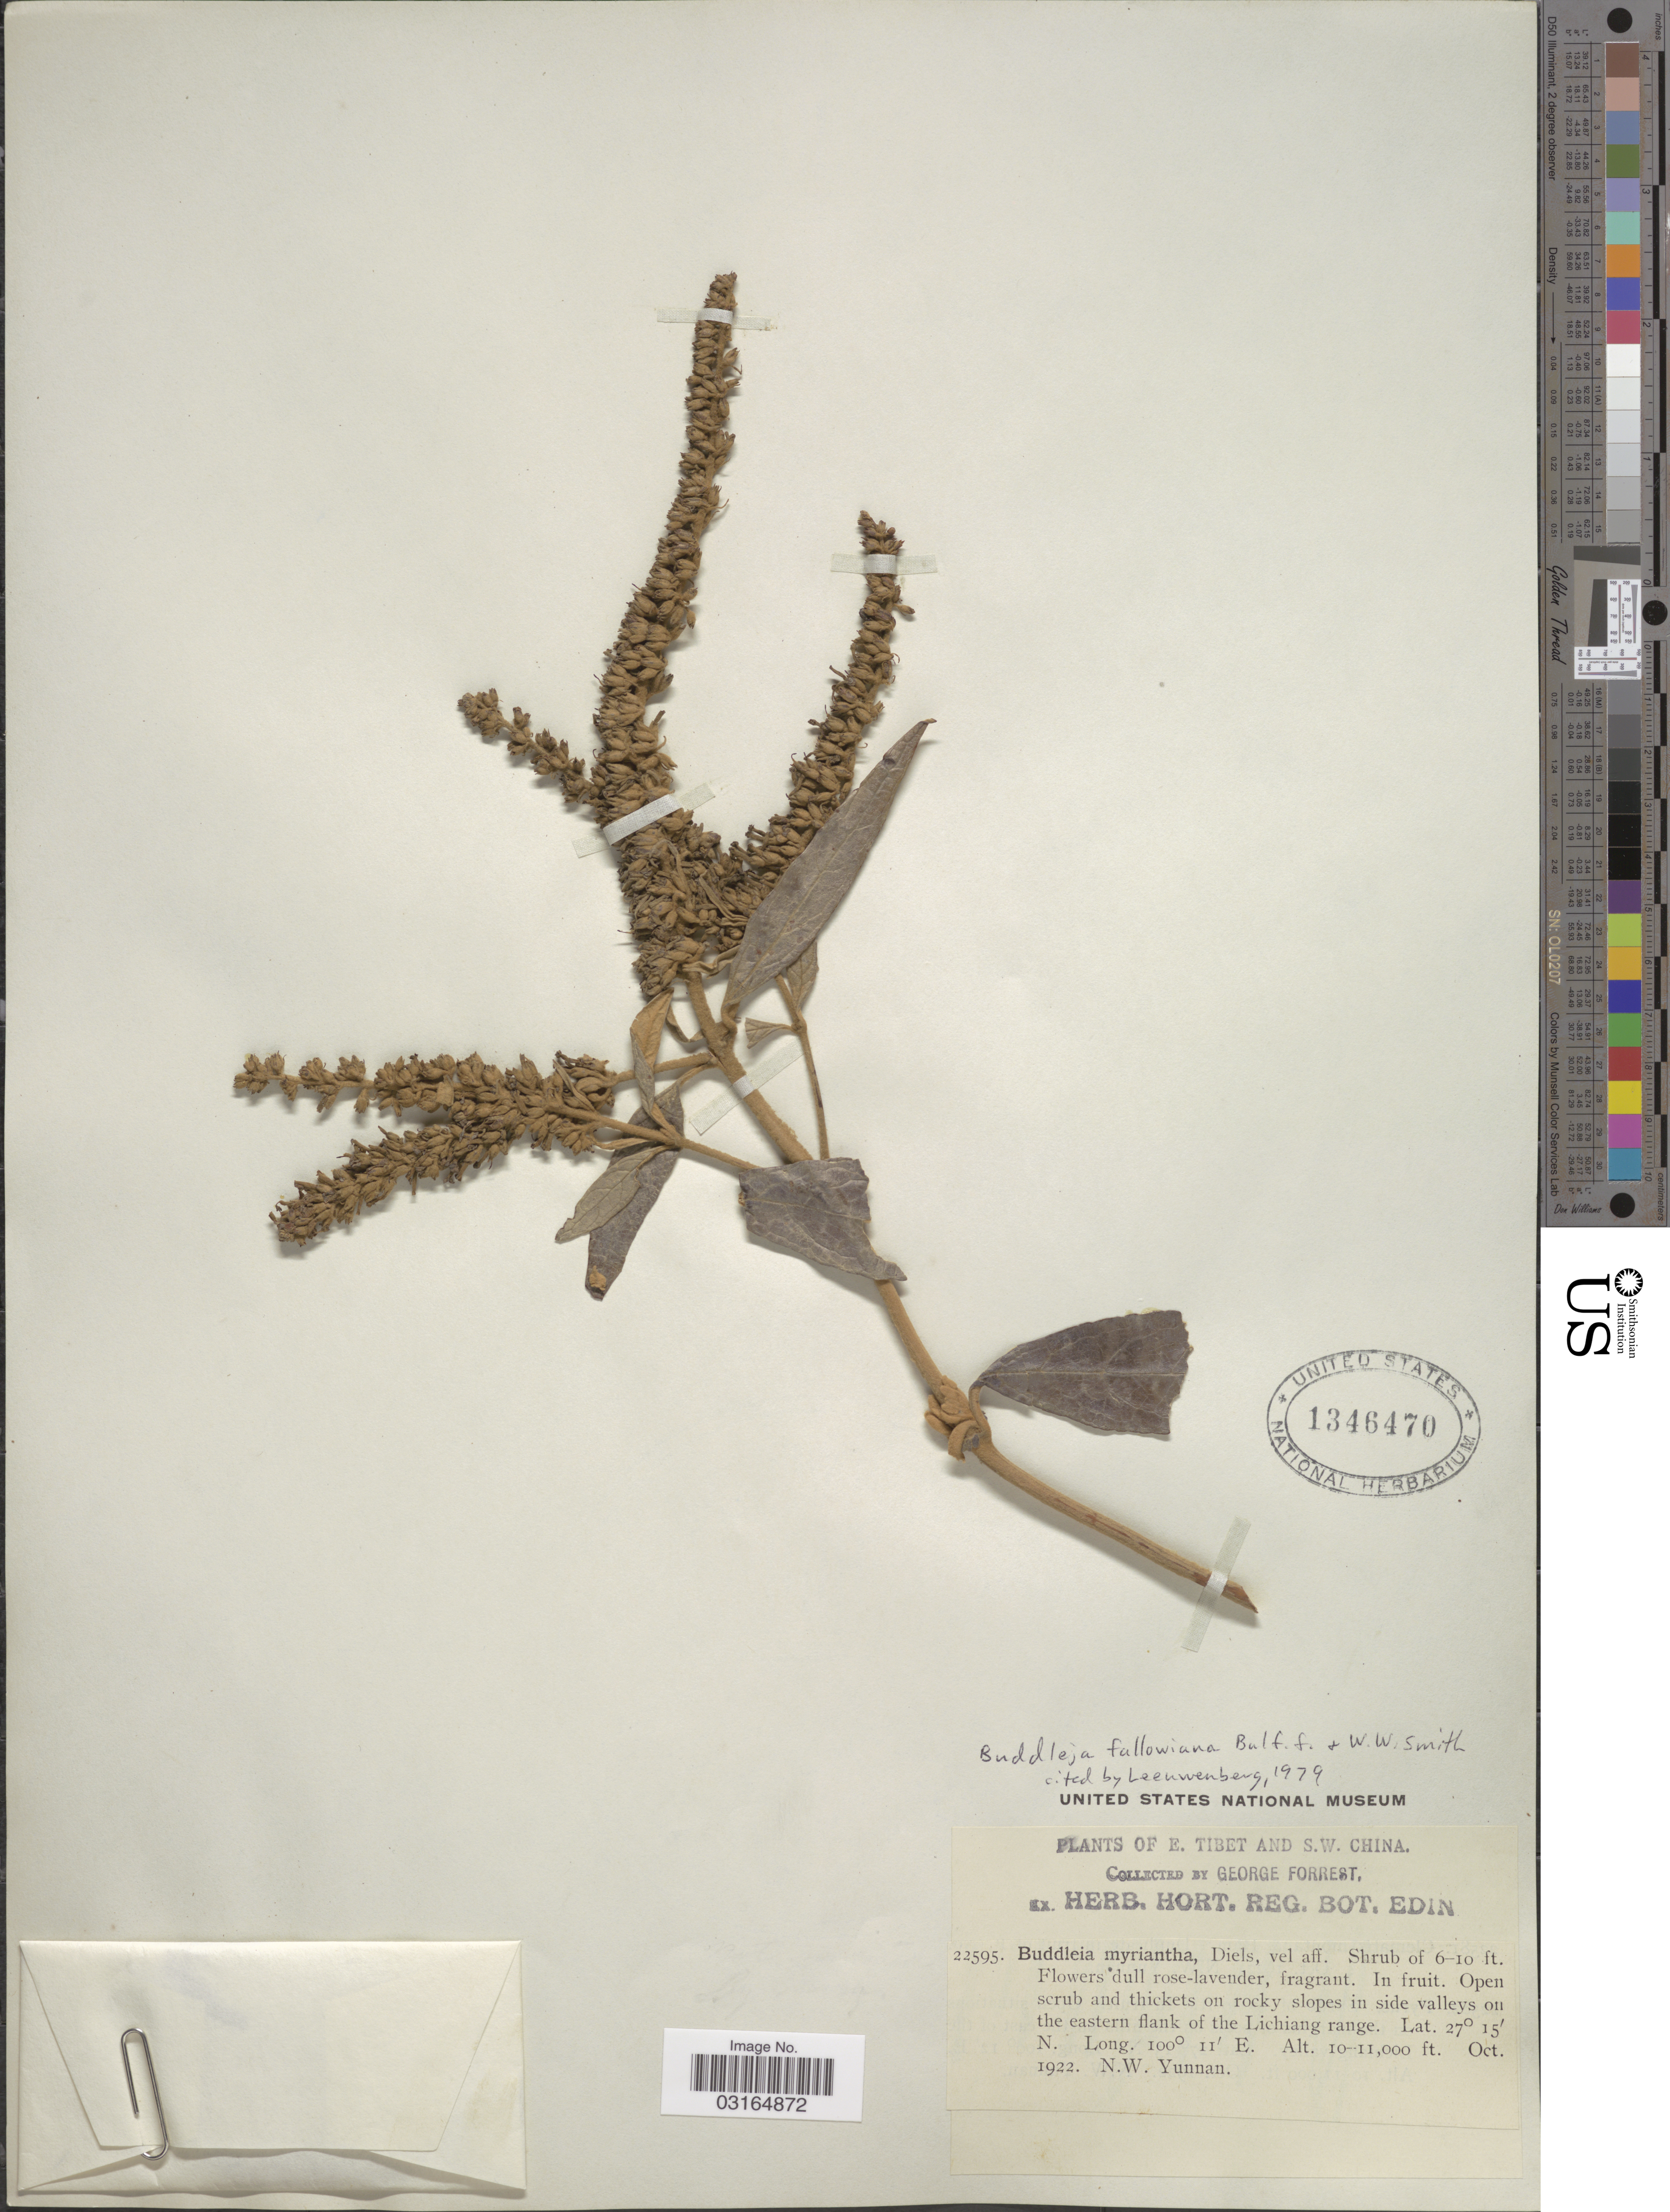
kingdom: Plantae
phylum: Tracheophyta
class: Magnoliopsida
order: Lamiales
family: Scrophulariaceae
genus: Buddleja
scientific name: Buddleja fallowiana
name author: Balf. f. & W.W. Sm.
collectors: G. Forrest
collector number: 22595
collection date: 1922-10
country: China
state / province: Yunnan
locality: E. Tibet and S.W. China. In side valleys on the eastern flank of the Lichiang range. N.W. Yunnan.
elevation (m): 3048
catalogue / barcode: US 1346470